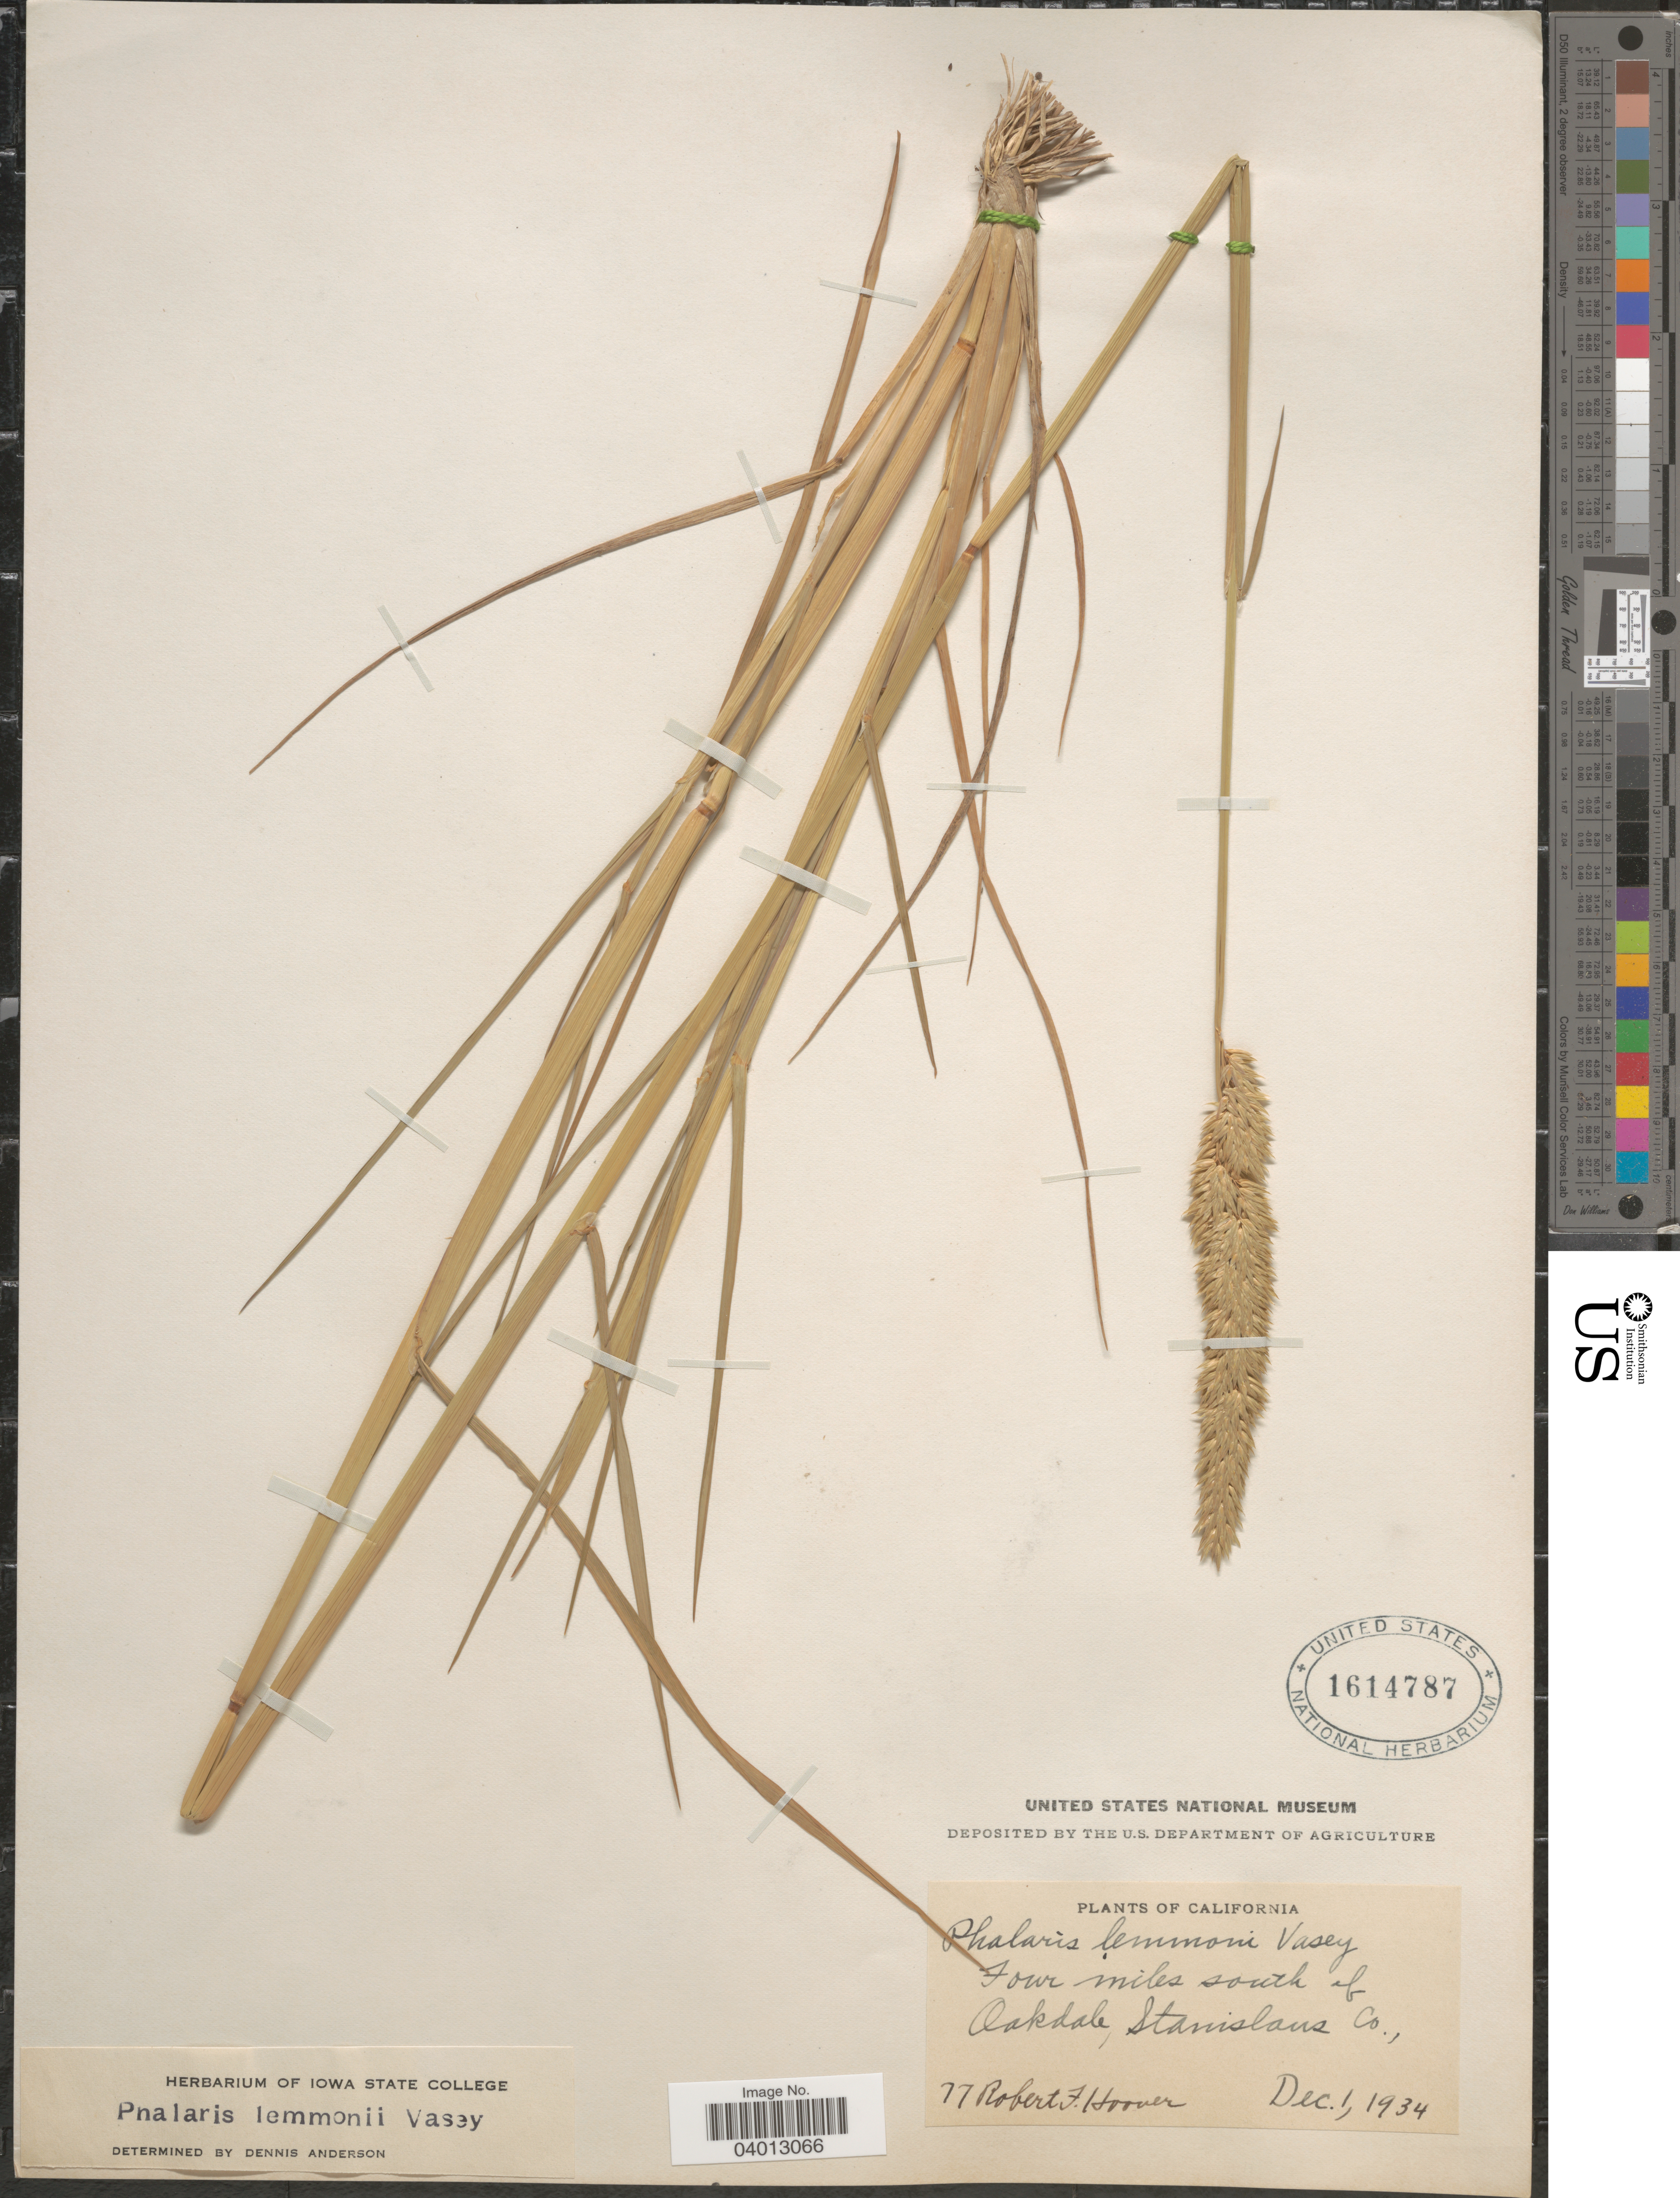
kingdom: Plantae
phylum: Tracheophyta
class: Liliopsida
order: Poales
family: Poaceae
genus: Phalaris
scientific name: Phalaris lemmonii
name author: Vasey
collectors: R. F. Hoover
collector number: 77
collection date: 1934-12-01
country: United States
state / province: California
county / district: Stanislaus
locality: Four miles south of Oakdale, Stanislaus Co.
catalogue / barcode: US 1614787